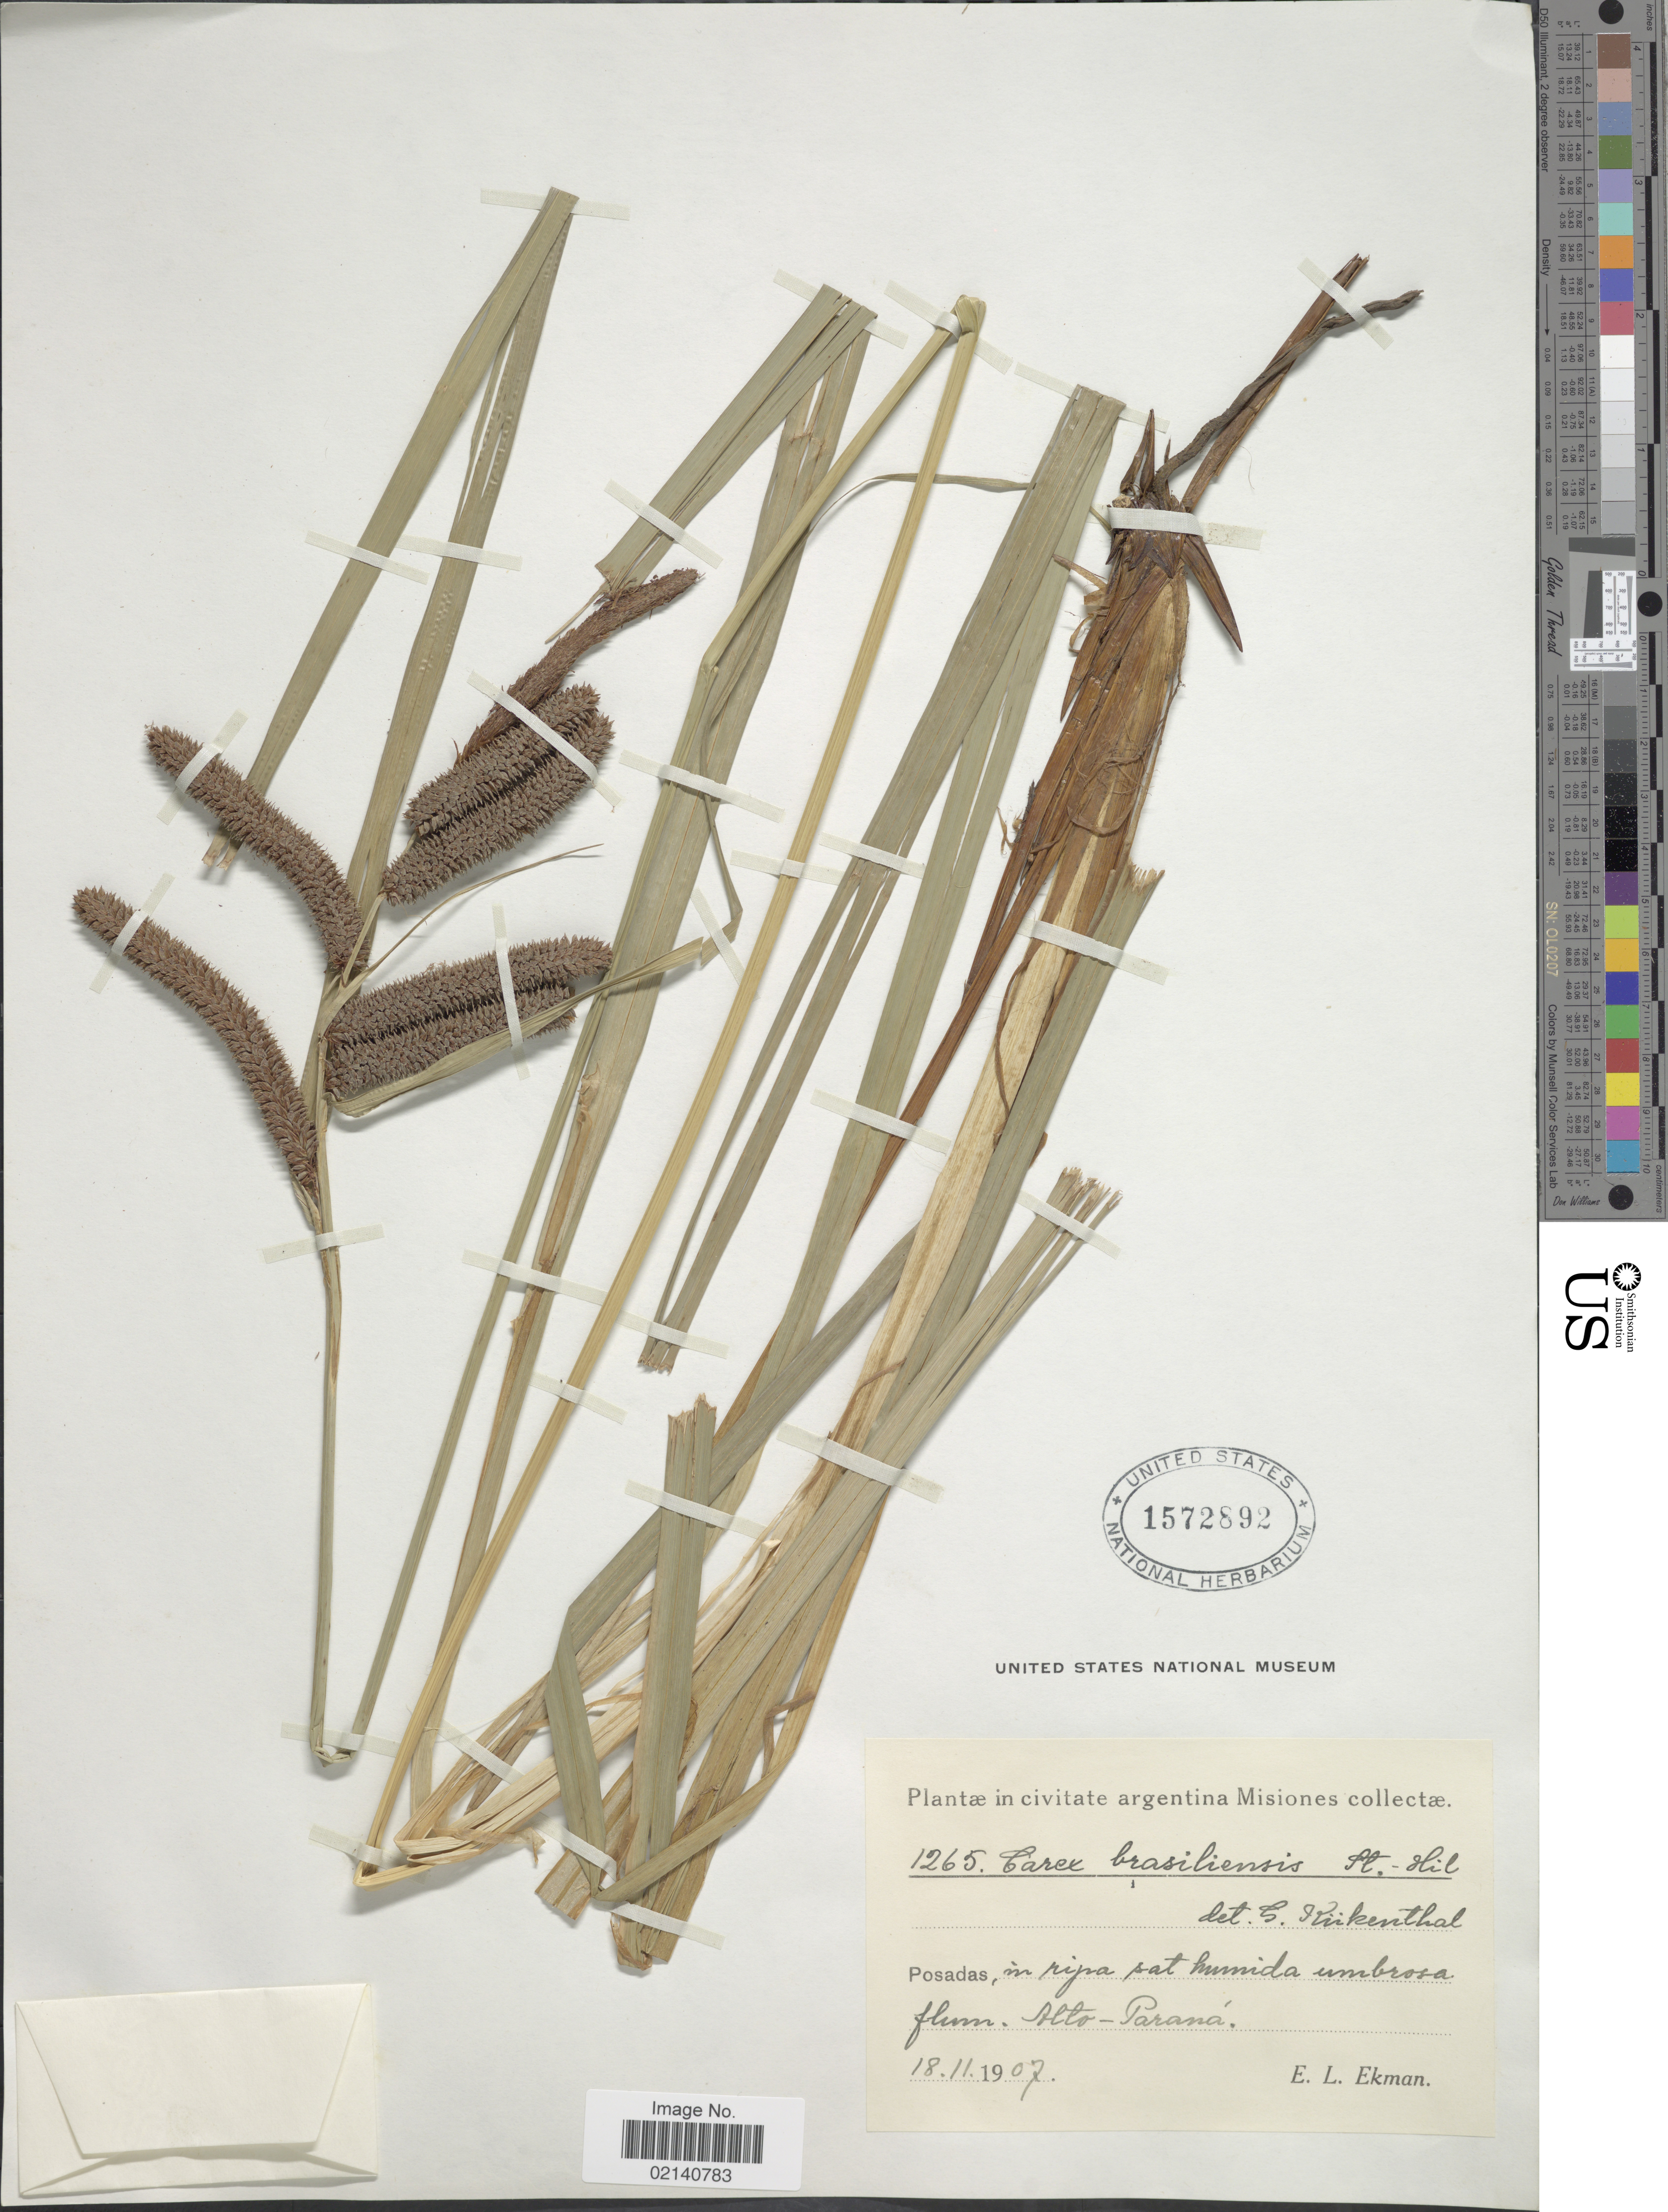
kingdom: Plantae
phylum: Tracheophyta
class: Liliopsida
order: Poales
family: Cyperaceae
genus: Carex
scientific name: Carex brasiliensis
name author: A. St.-Hil.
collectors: E. L. Ekman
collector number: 1265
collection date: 1907-11-18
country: Paraguay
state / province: Alto Parana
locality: Misiones, in ripa humida umbrosa flum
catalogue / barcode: US 1572892